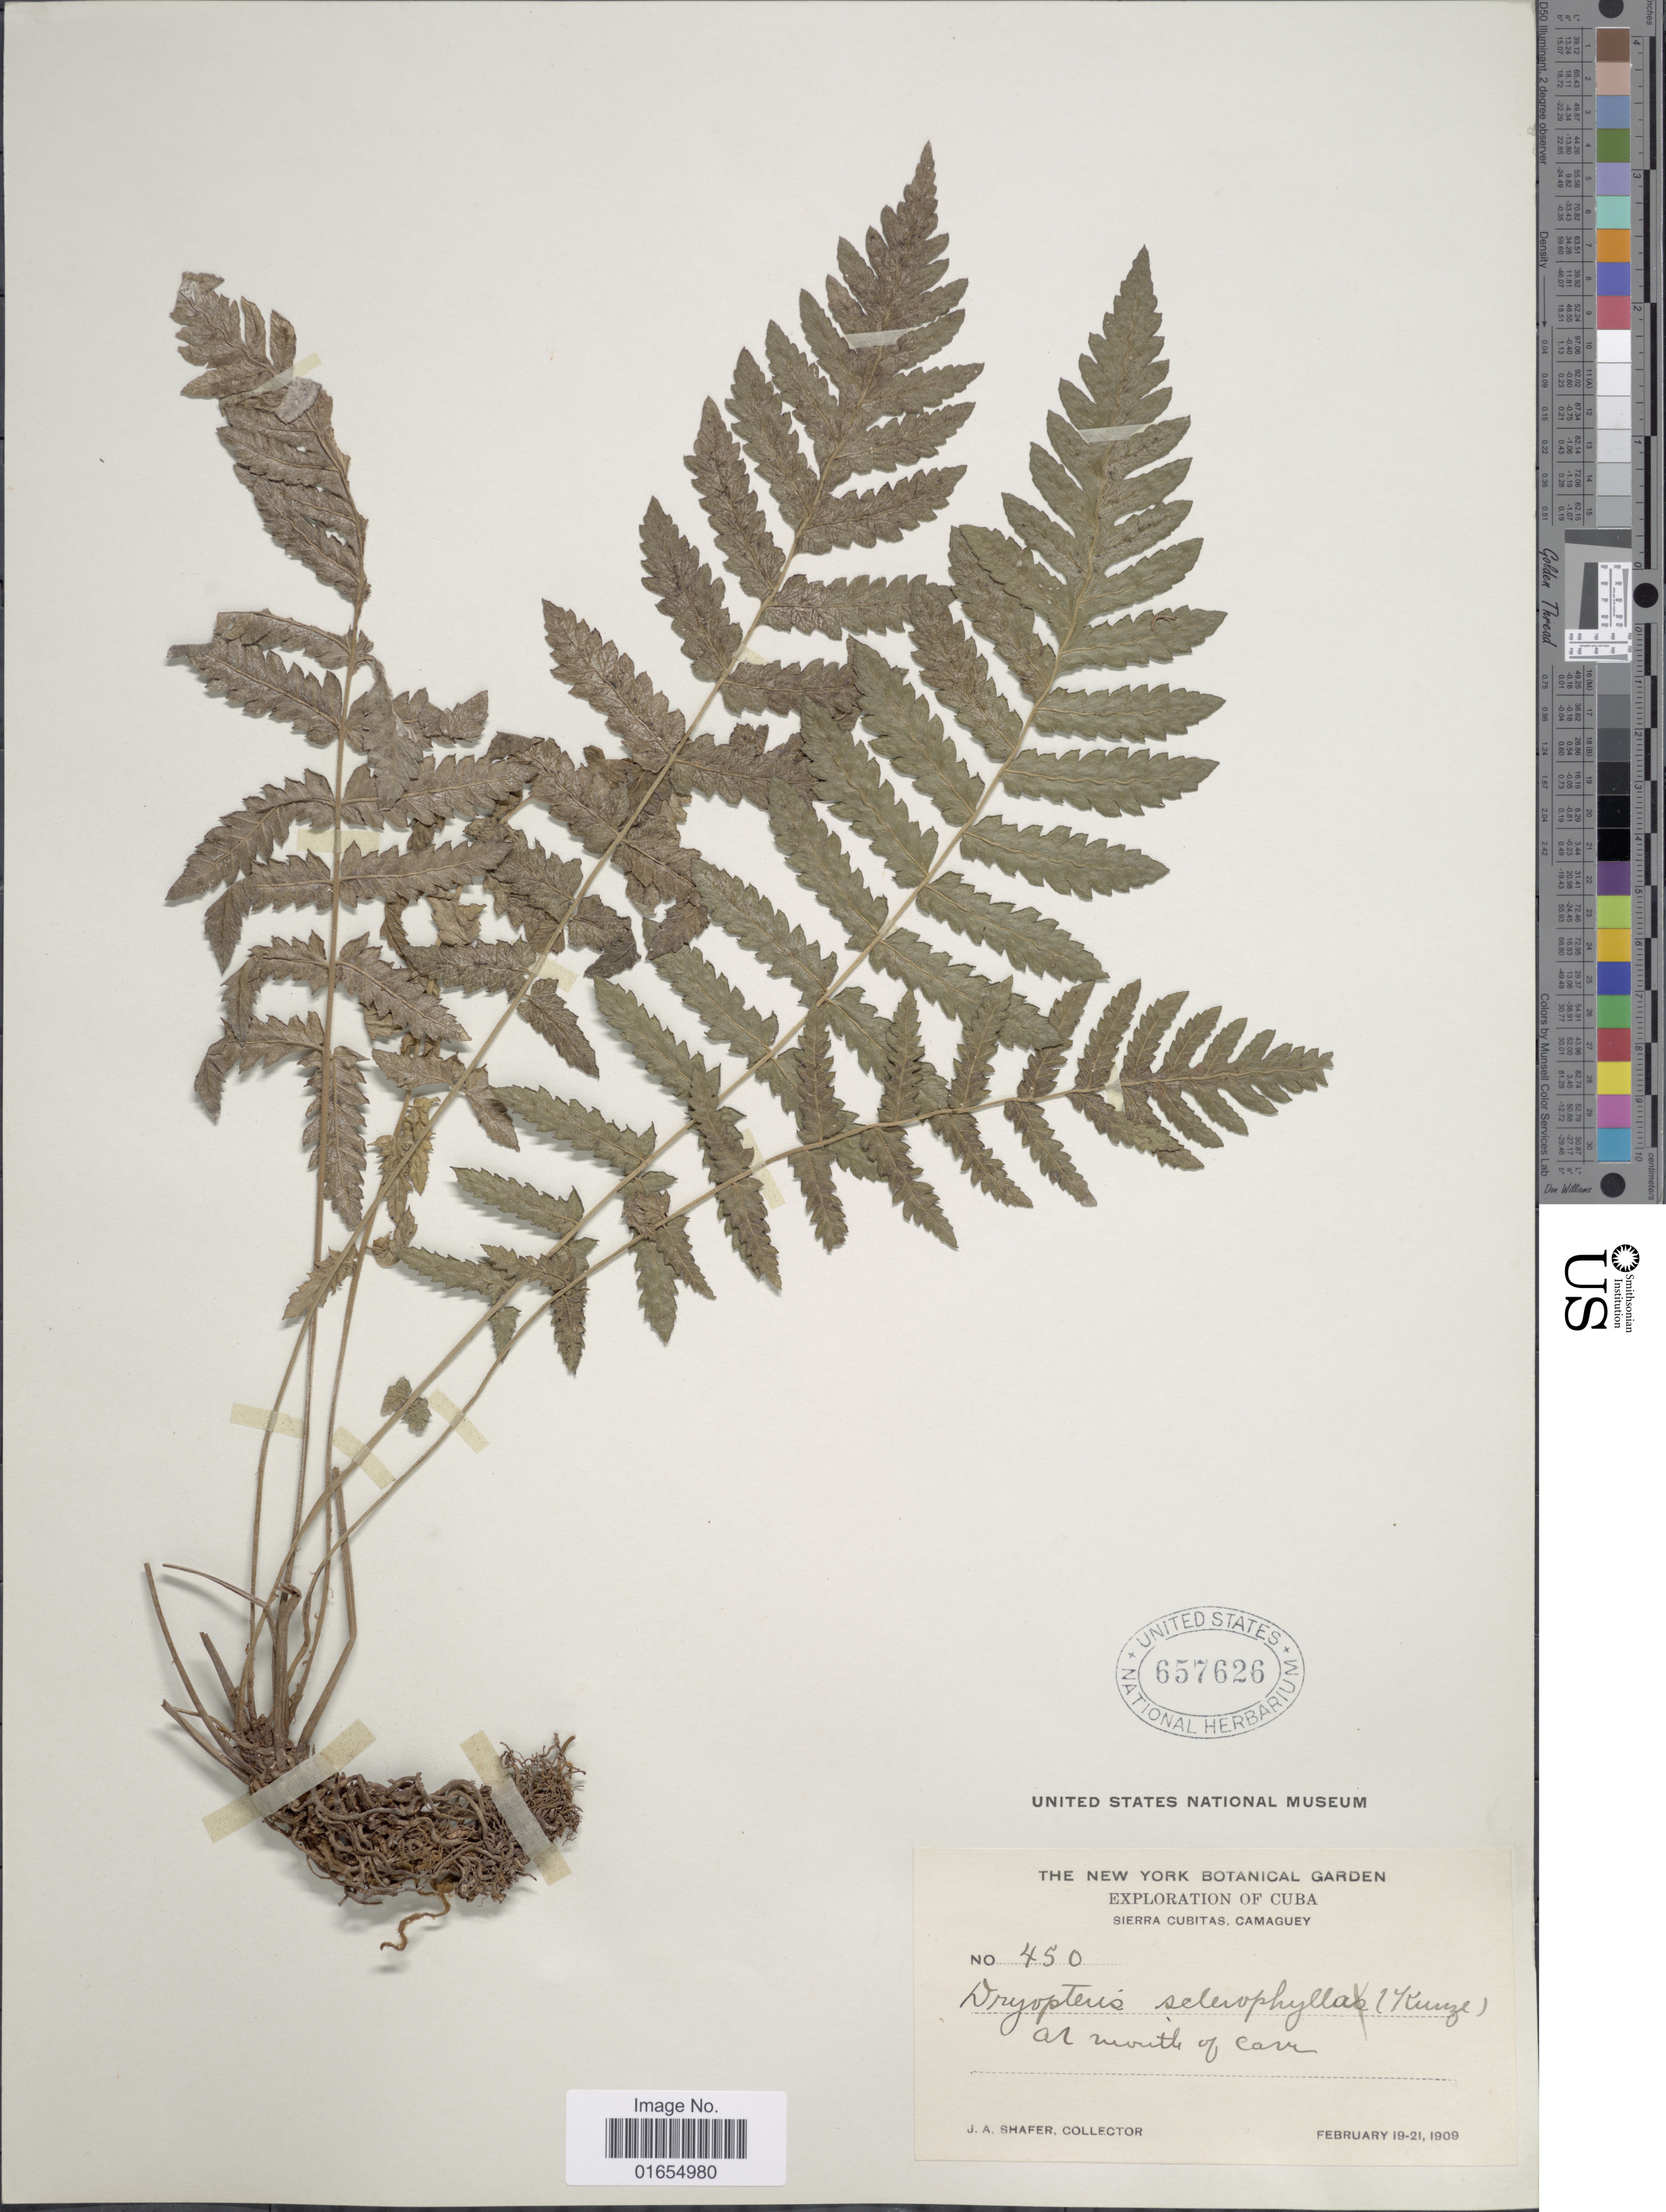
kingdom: Plantae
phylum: Tracheophyta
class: Polypodiopsida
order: Polypodiales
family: Thelypteridaceae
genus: Goniopteris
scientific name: Goniopteris sclerophylla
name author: (Poepp.) C.V. Morton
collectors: J. A. Shafer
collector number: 450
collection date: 1909-02-19/1909-02-21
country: Cuba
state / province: Camagüey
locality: Sierra Cubitas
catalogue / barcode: US 657626